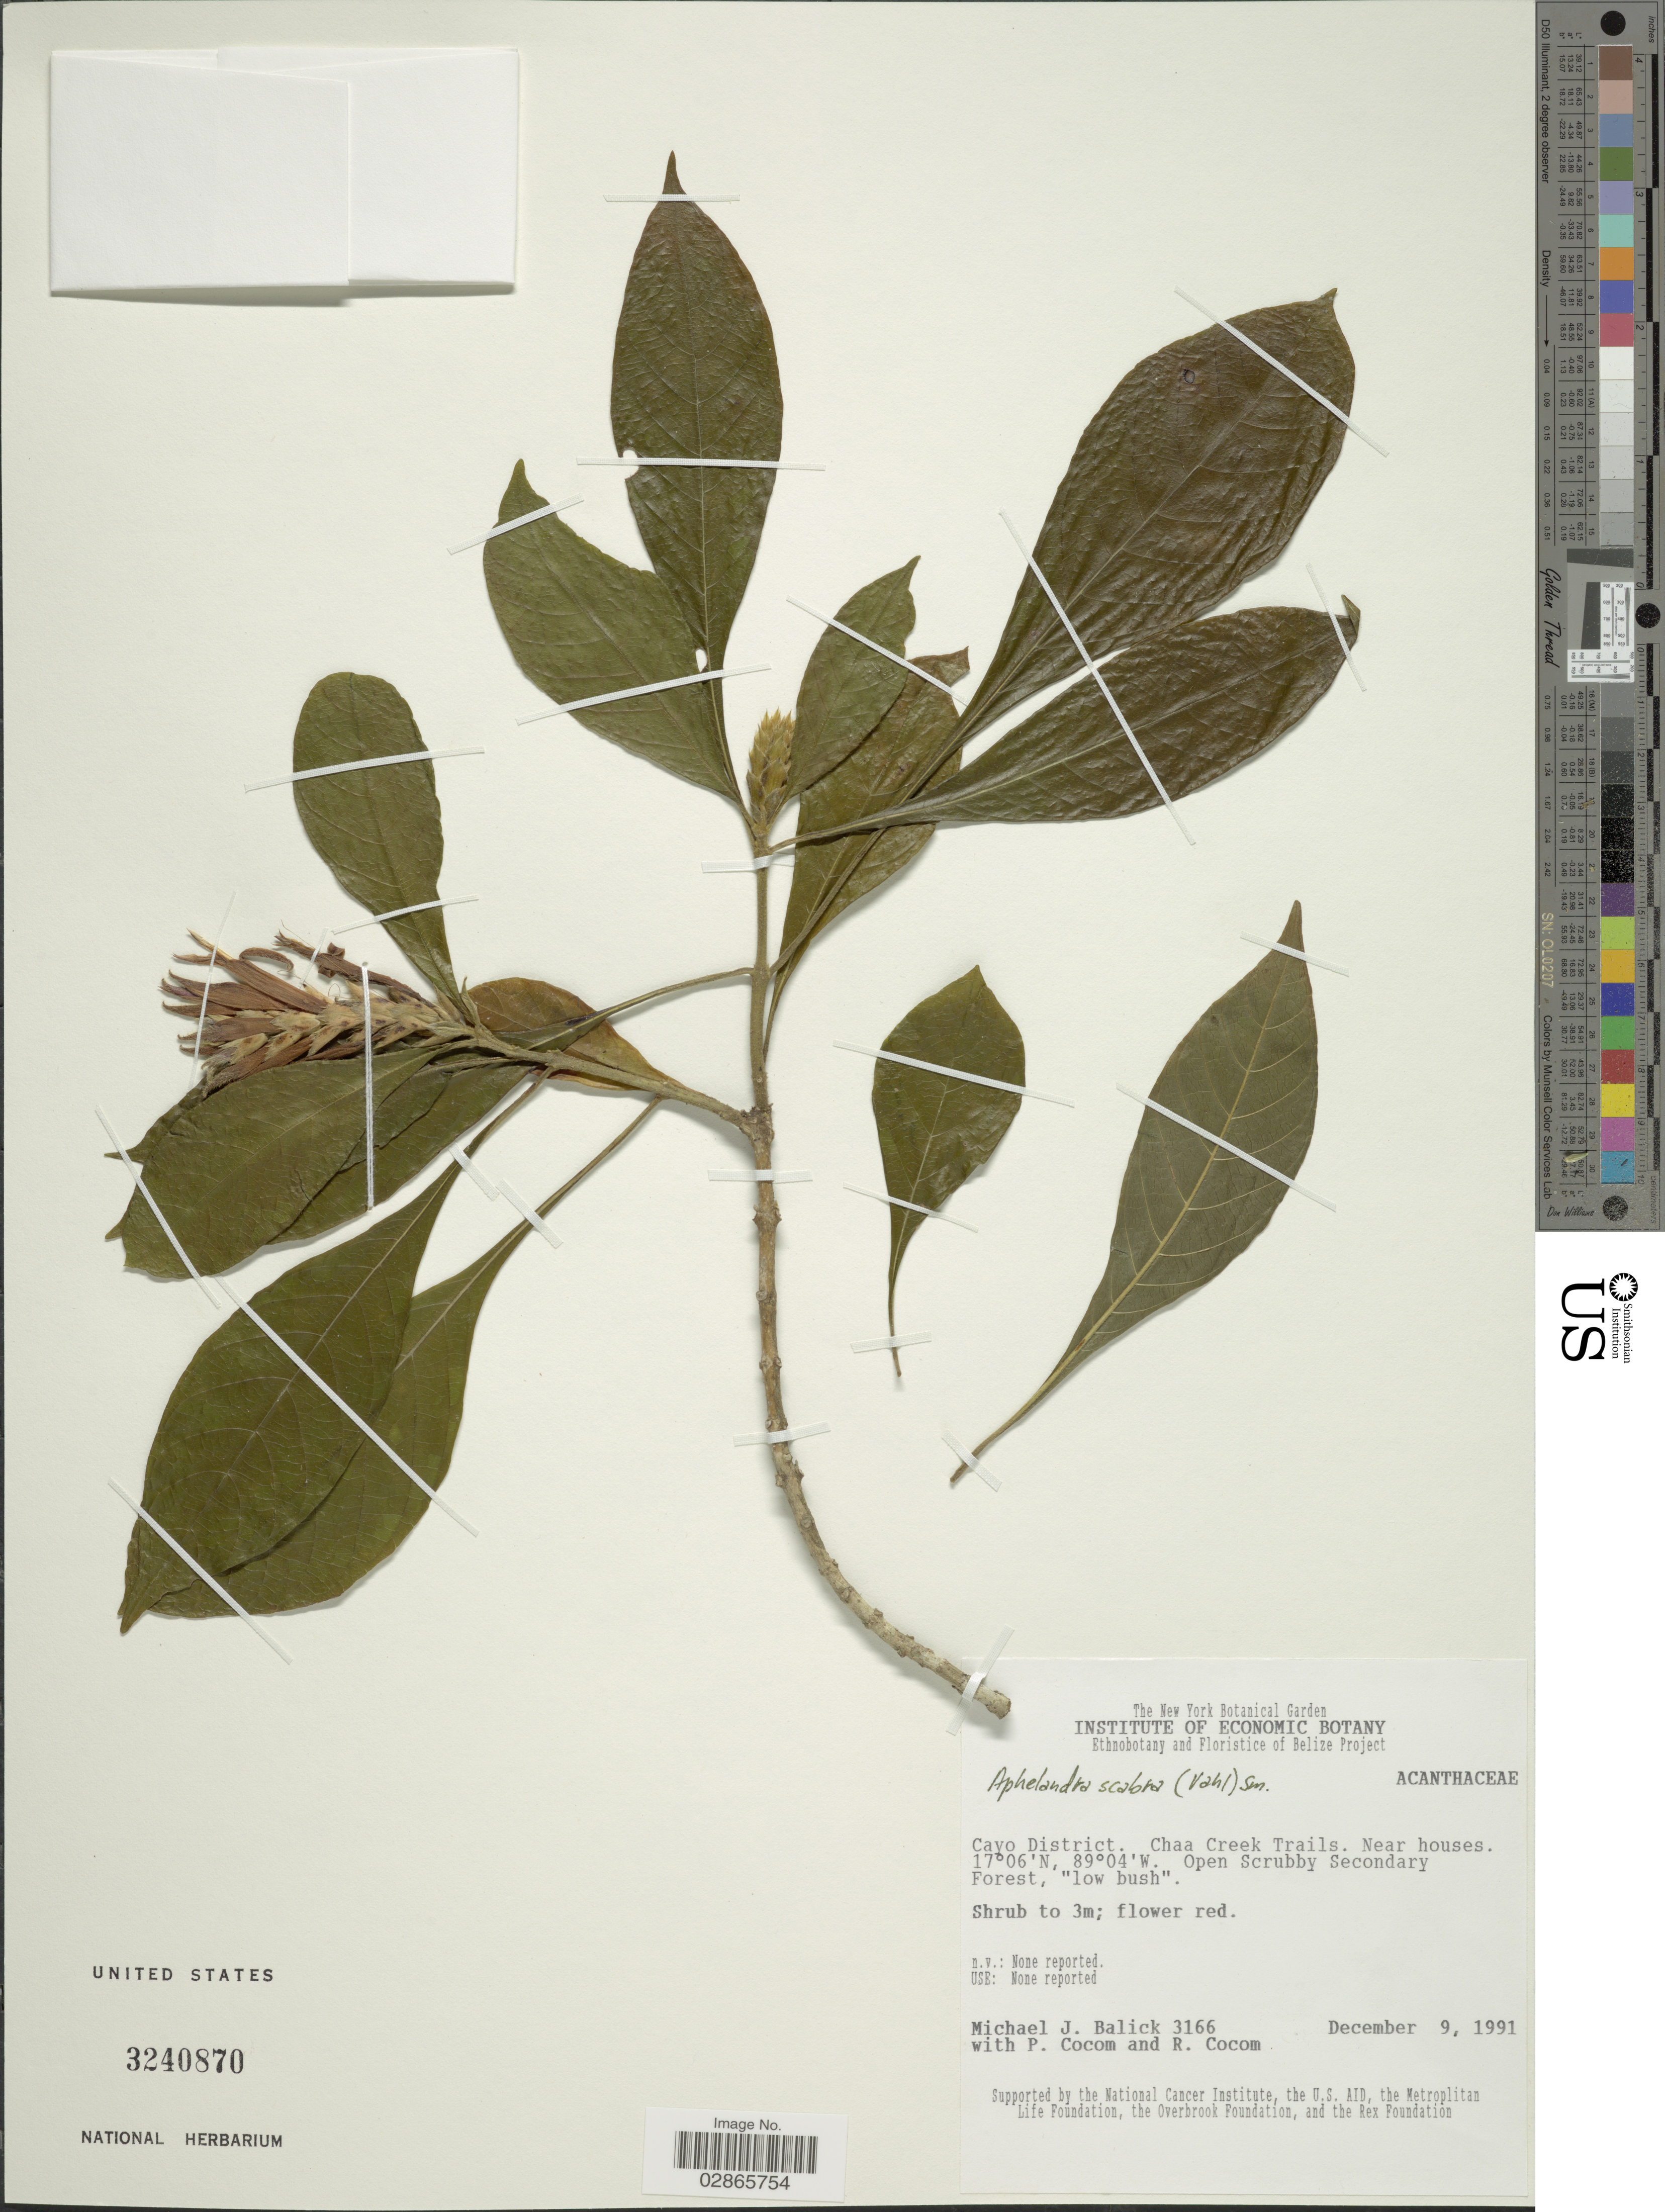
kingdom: Plantae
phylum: Tracheophyta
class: Magnoliopsida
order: Lamiales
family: Acanthaceae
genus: Aphelandra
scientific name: Aphelandra deppeana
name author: Schltdl. & Cham.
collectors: M. J. Balick, P. Cocom & R. Cocom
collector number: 3166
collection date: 1991-12-09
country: Belize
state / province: Cayo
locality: Cayo District. Chaa Creek Trails. Near houses.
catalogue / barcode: US 3240870